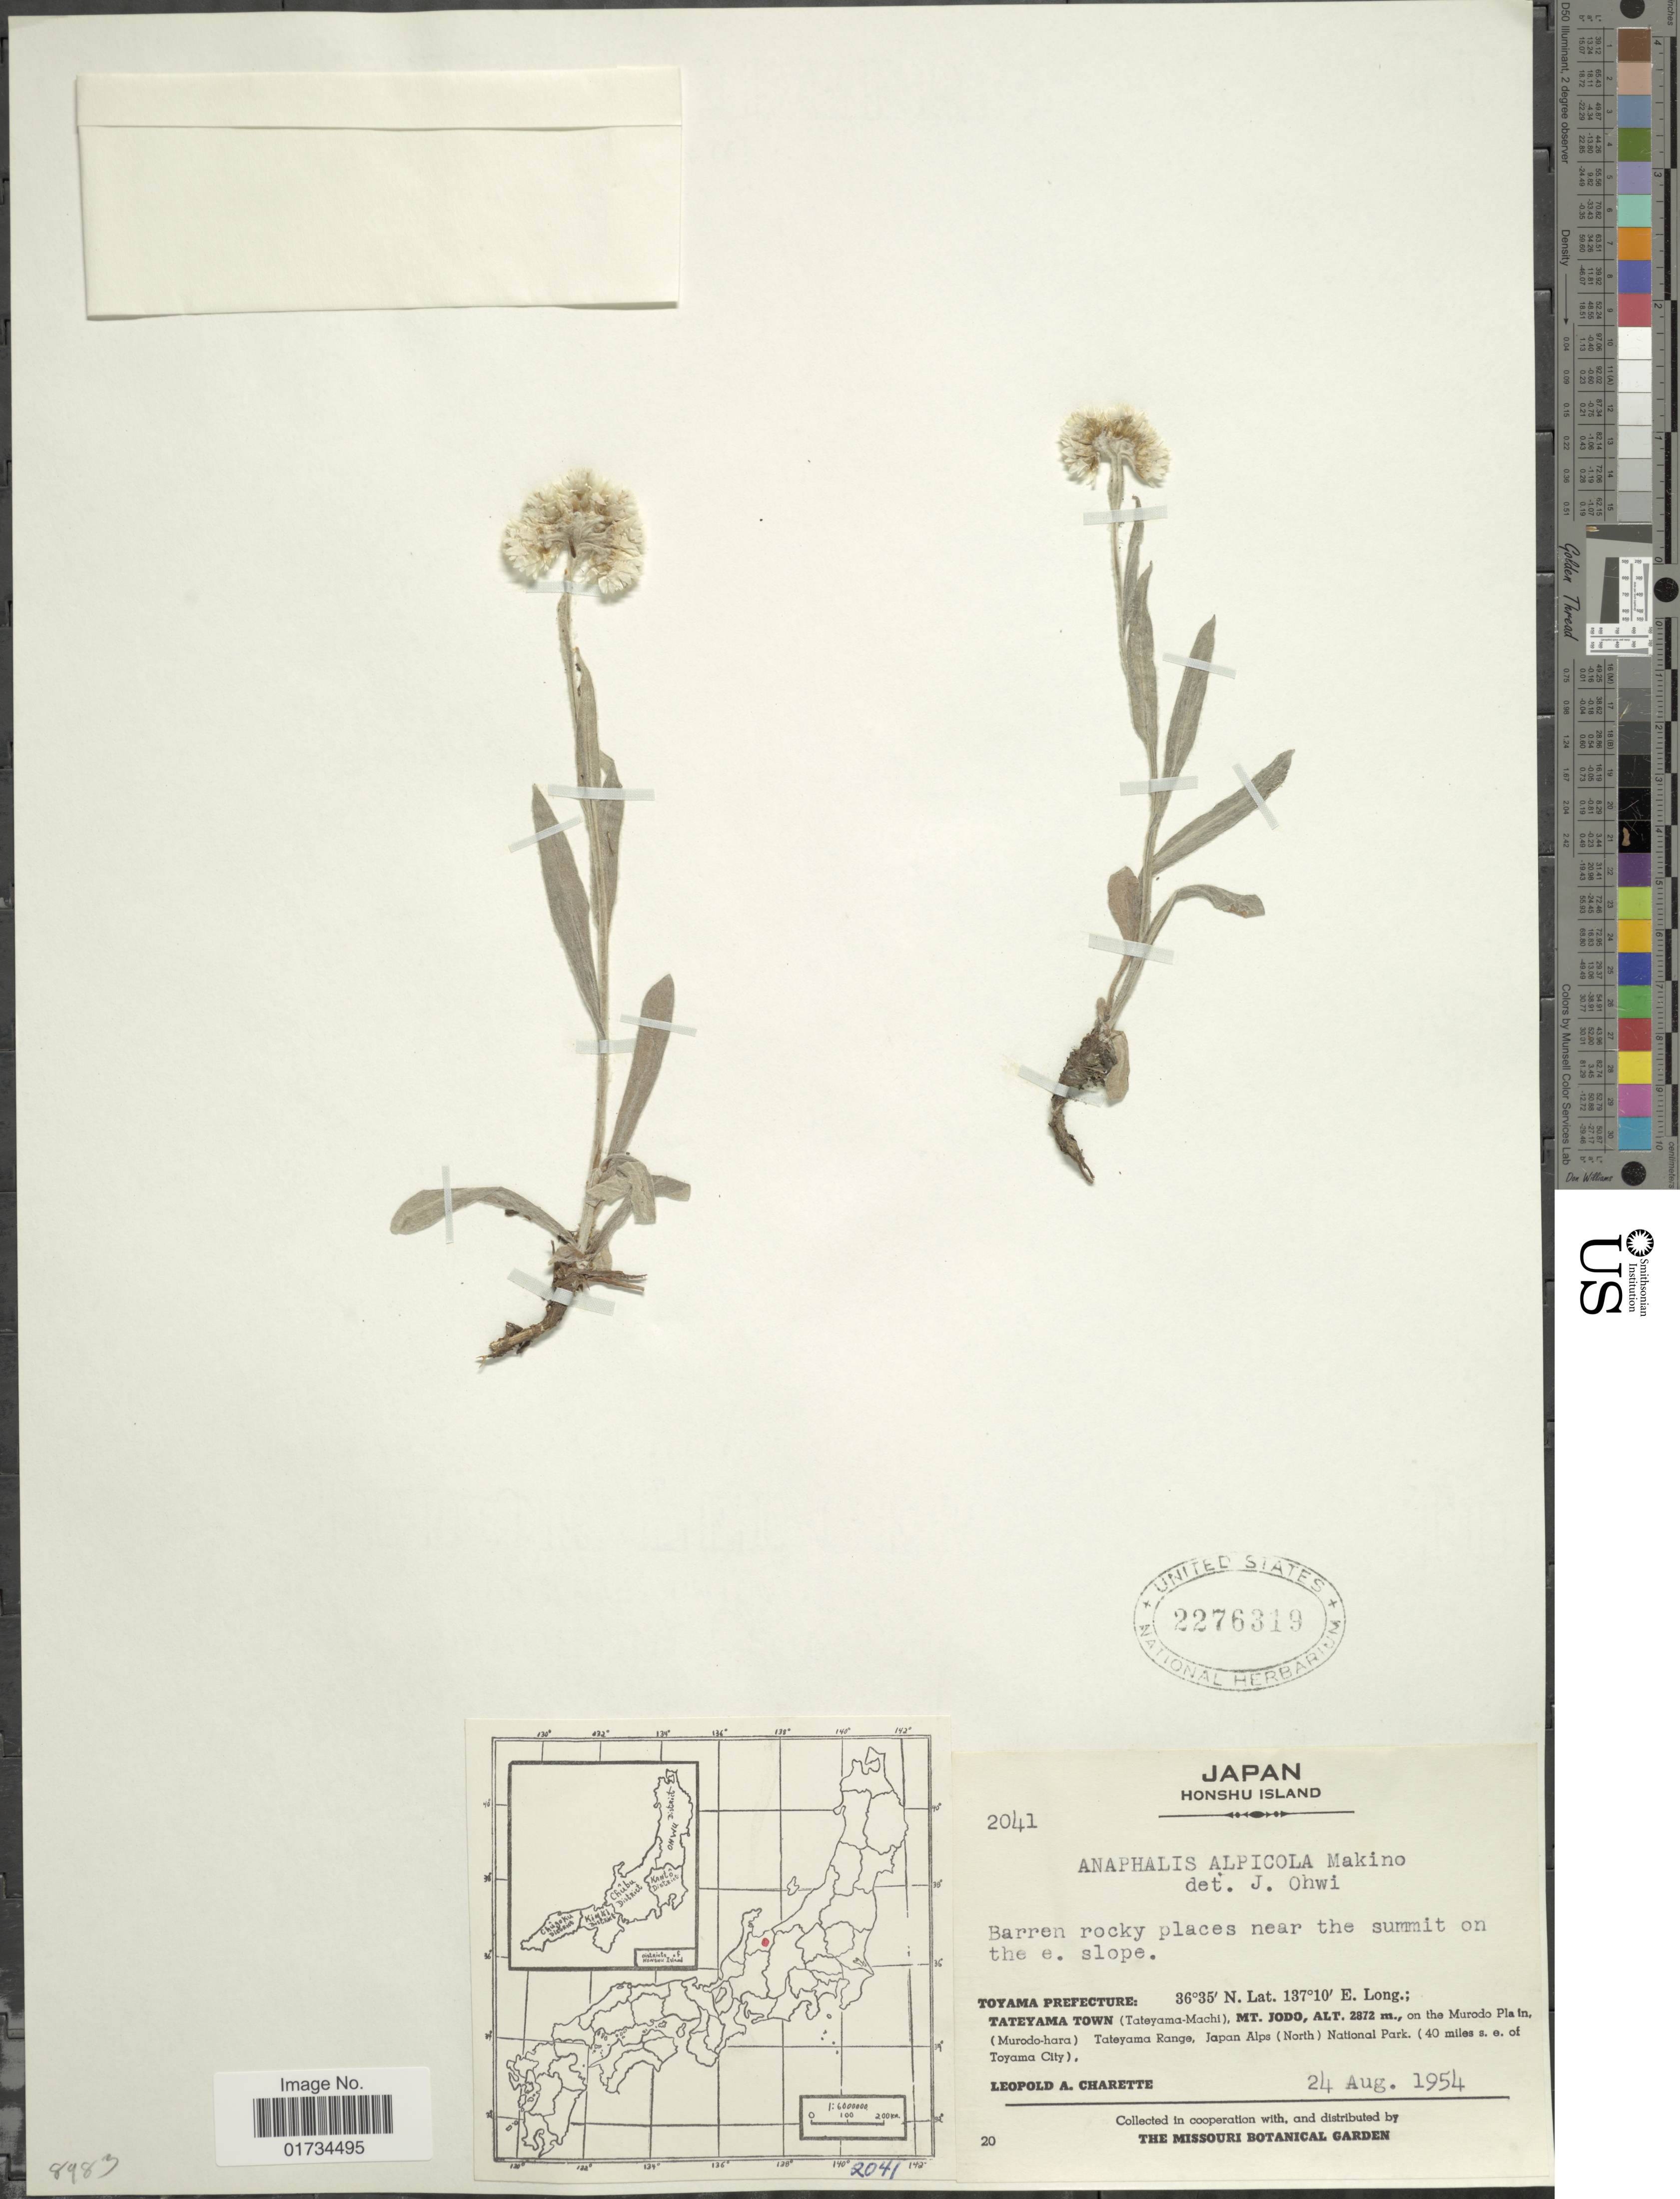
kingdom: Plantae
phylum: Tracheophyta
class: Magnoliopsida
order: Asterales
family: Asteraceae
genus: Anaphalis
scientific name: Anaphalis alpicola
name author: Makino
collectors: L. A. Charette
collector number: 2041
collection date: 1954-08-24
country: Japan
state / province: Toyama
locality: Japan. Honshu Island. Barren rocky places near the summit on the e. slope. Toyama Prefecture. Tateyama Town (Tateyama-Machi), Mt. Jodo, on the Murodo Plain, (Murodo-hara) Tateyama Range, Japan Alps (North) National Park (40 miles s. e. of Toyama City)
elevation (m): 2872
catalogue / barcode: US 2276319